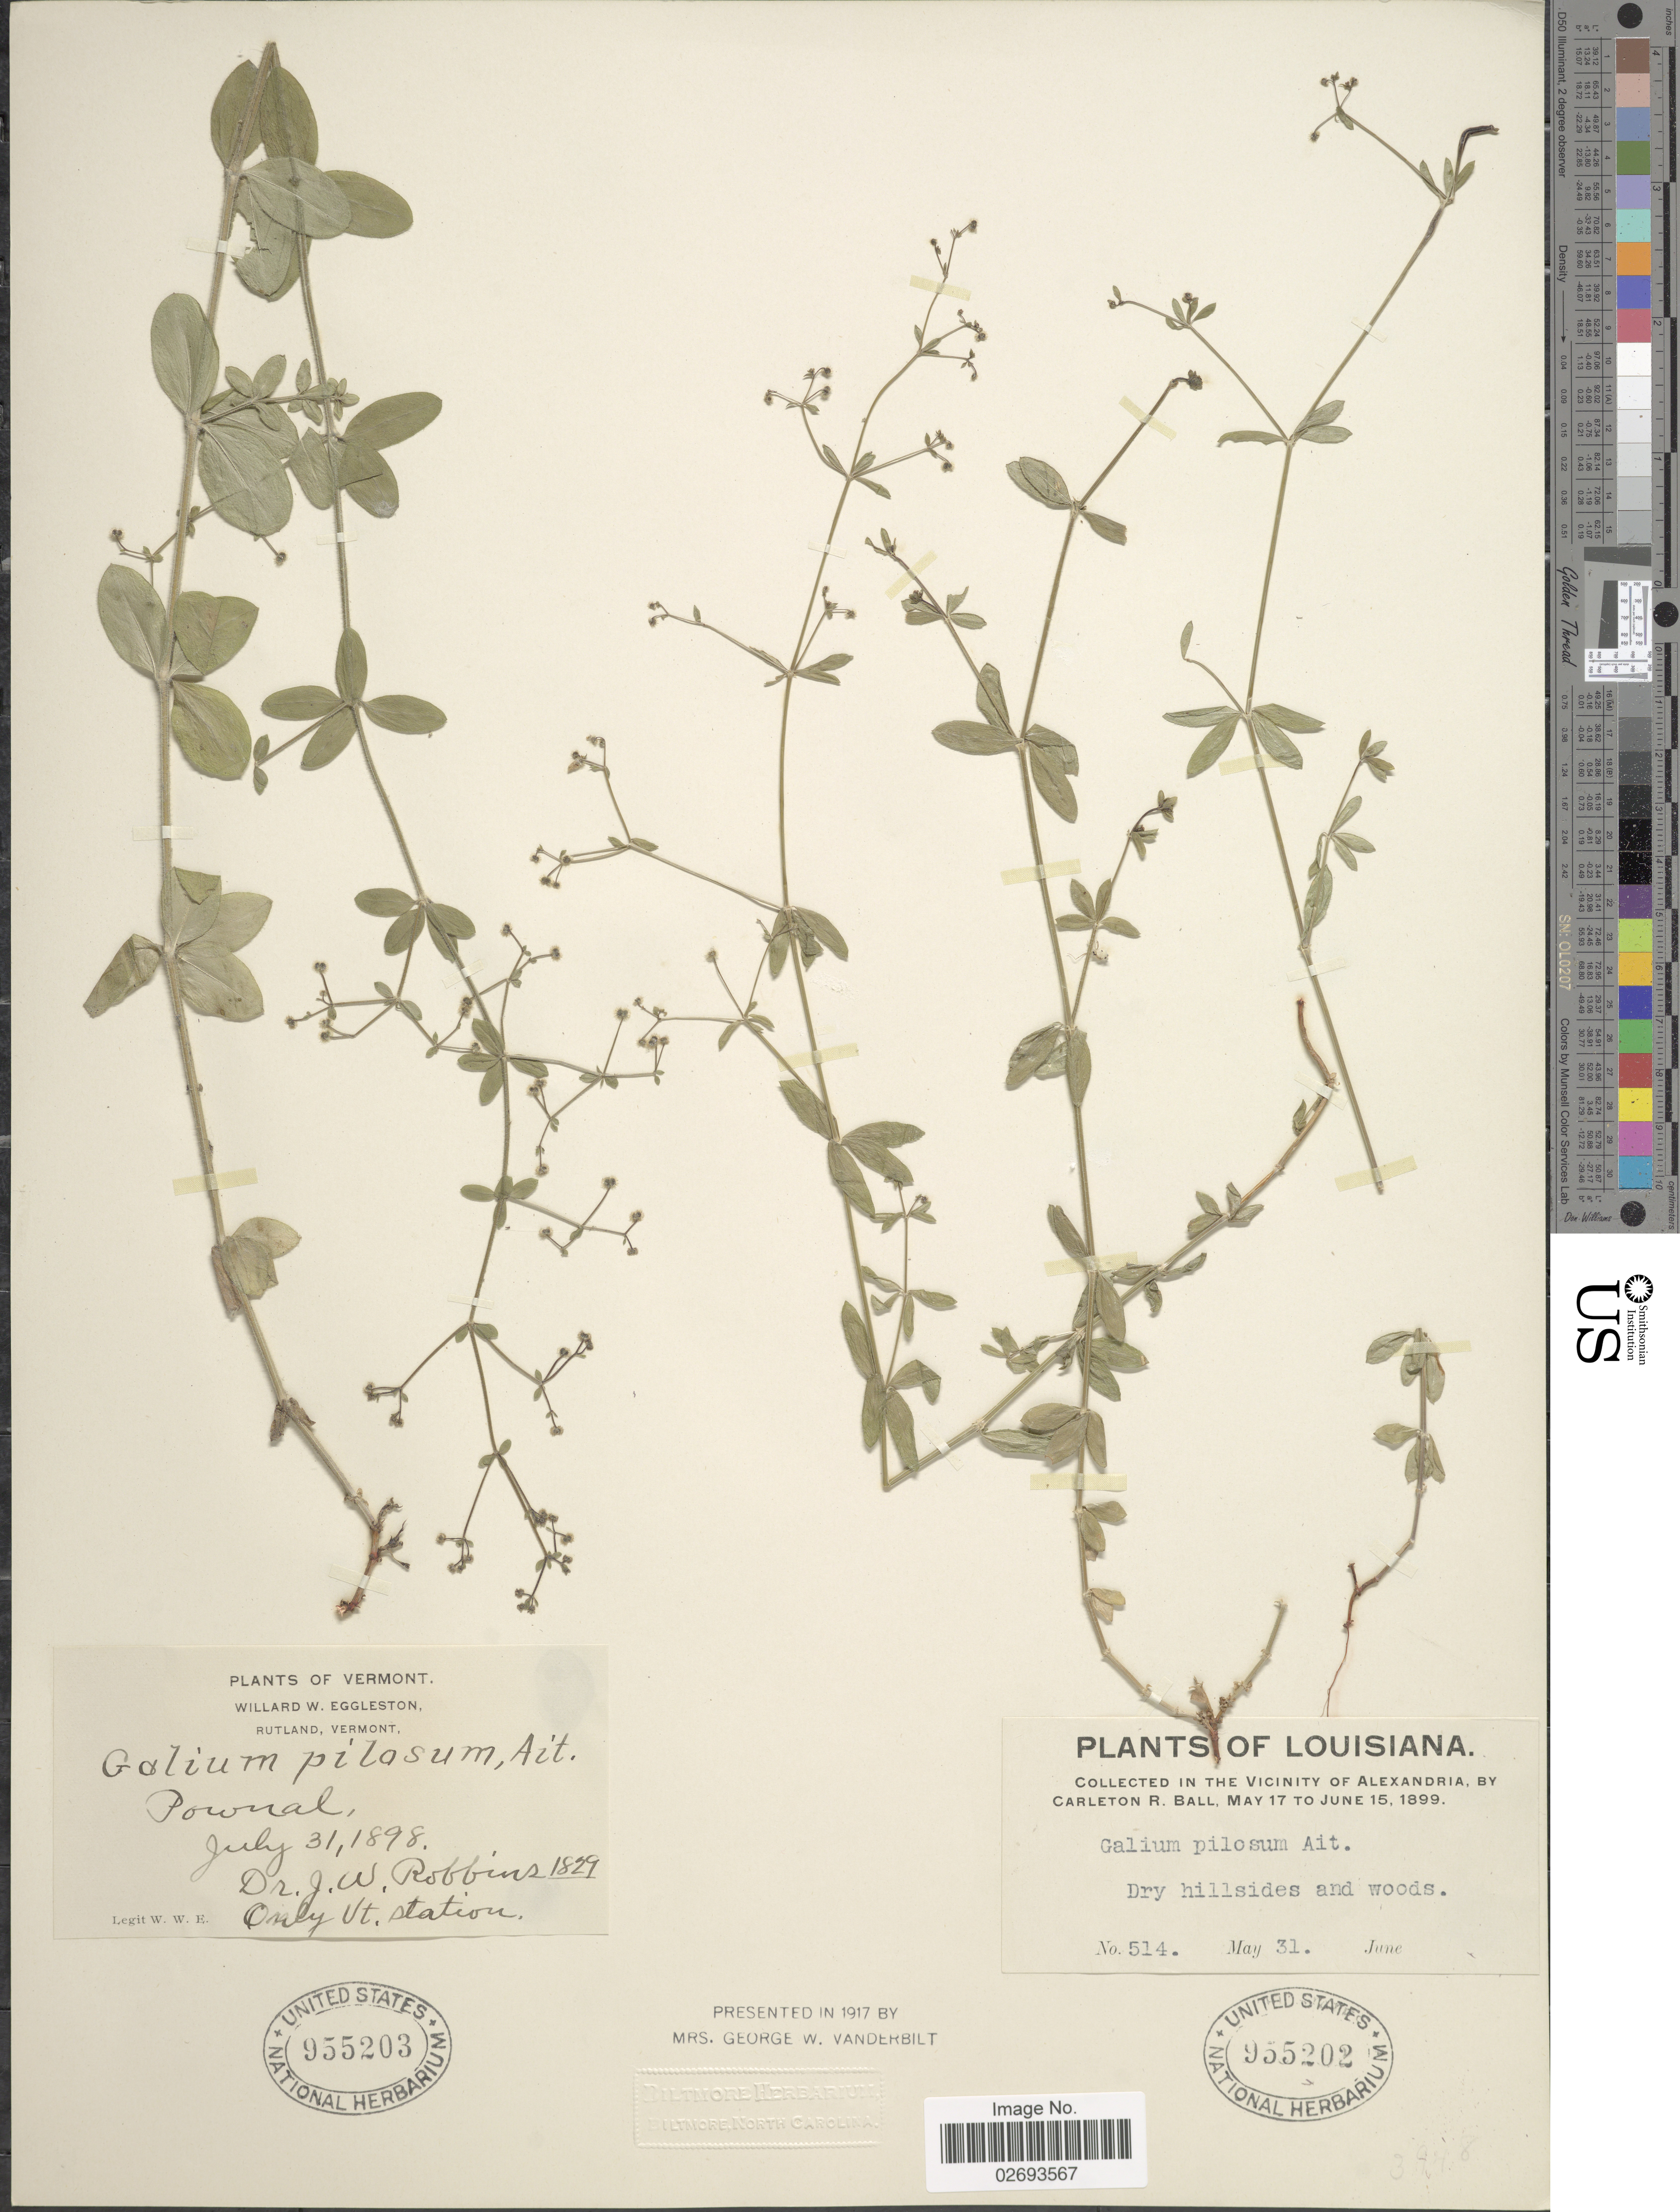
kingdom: Plantae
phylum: Tracheophyta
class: Magnoliopsida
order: Gentianales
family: Rubiaceae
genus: Galium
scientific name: Galium pilosum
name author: Aiton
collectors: W. W. Eggleston & J. W. Robbins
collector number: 1829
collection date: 1898-07-31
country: United States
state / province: Vermont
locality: Rutland, Vermont, Pownal, Only Vt Station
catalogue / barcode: US 955203